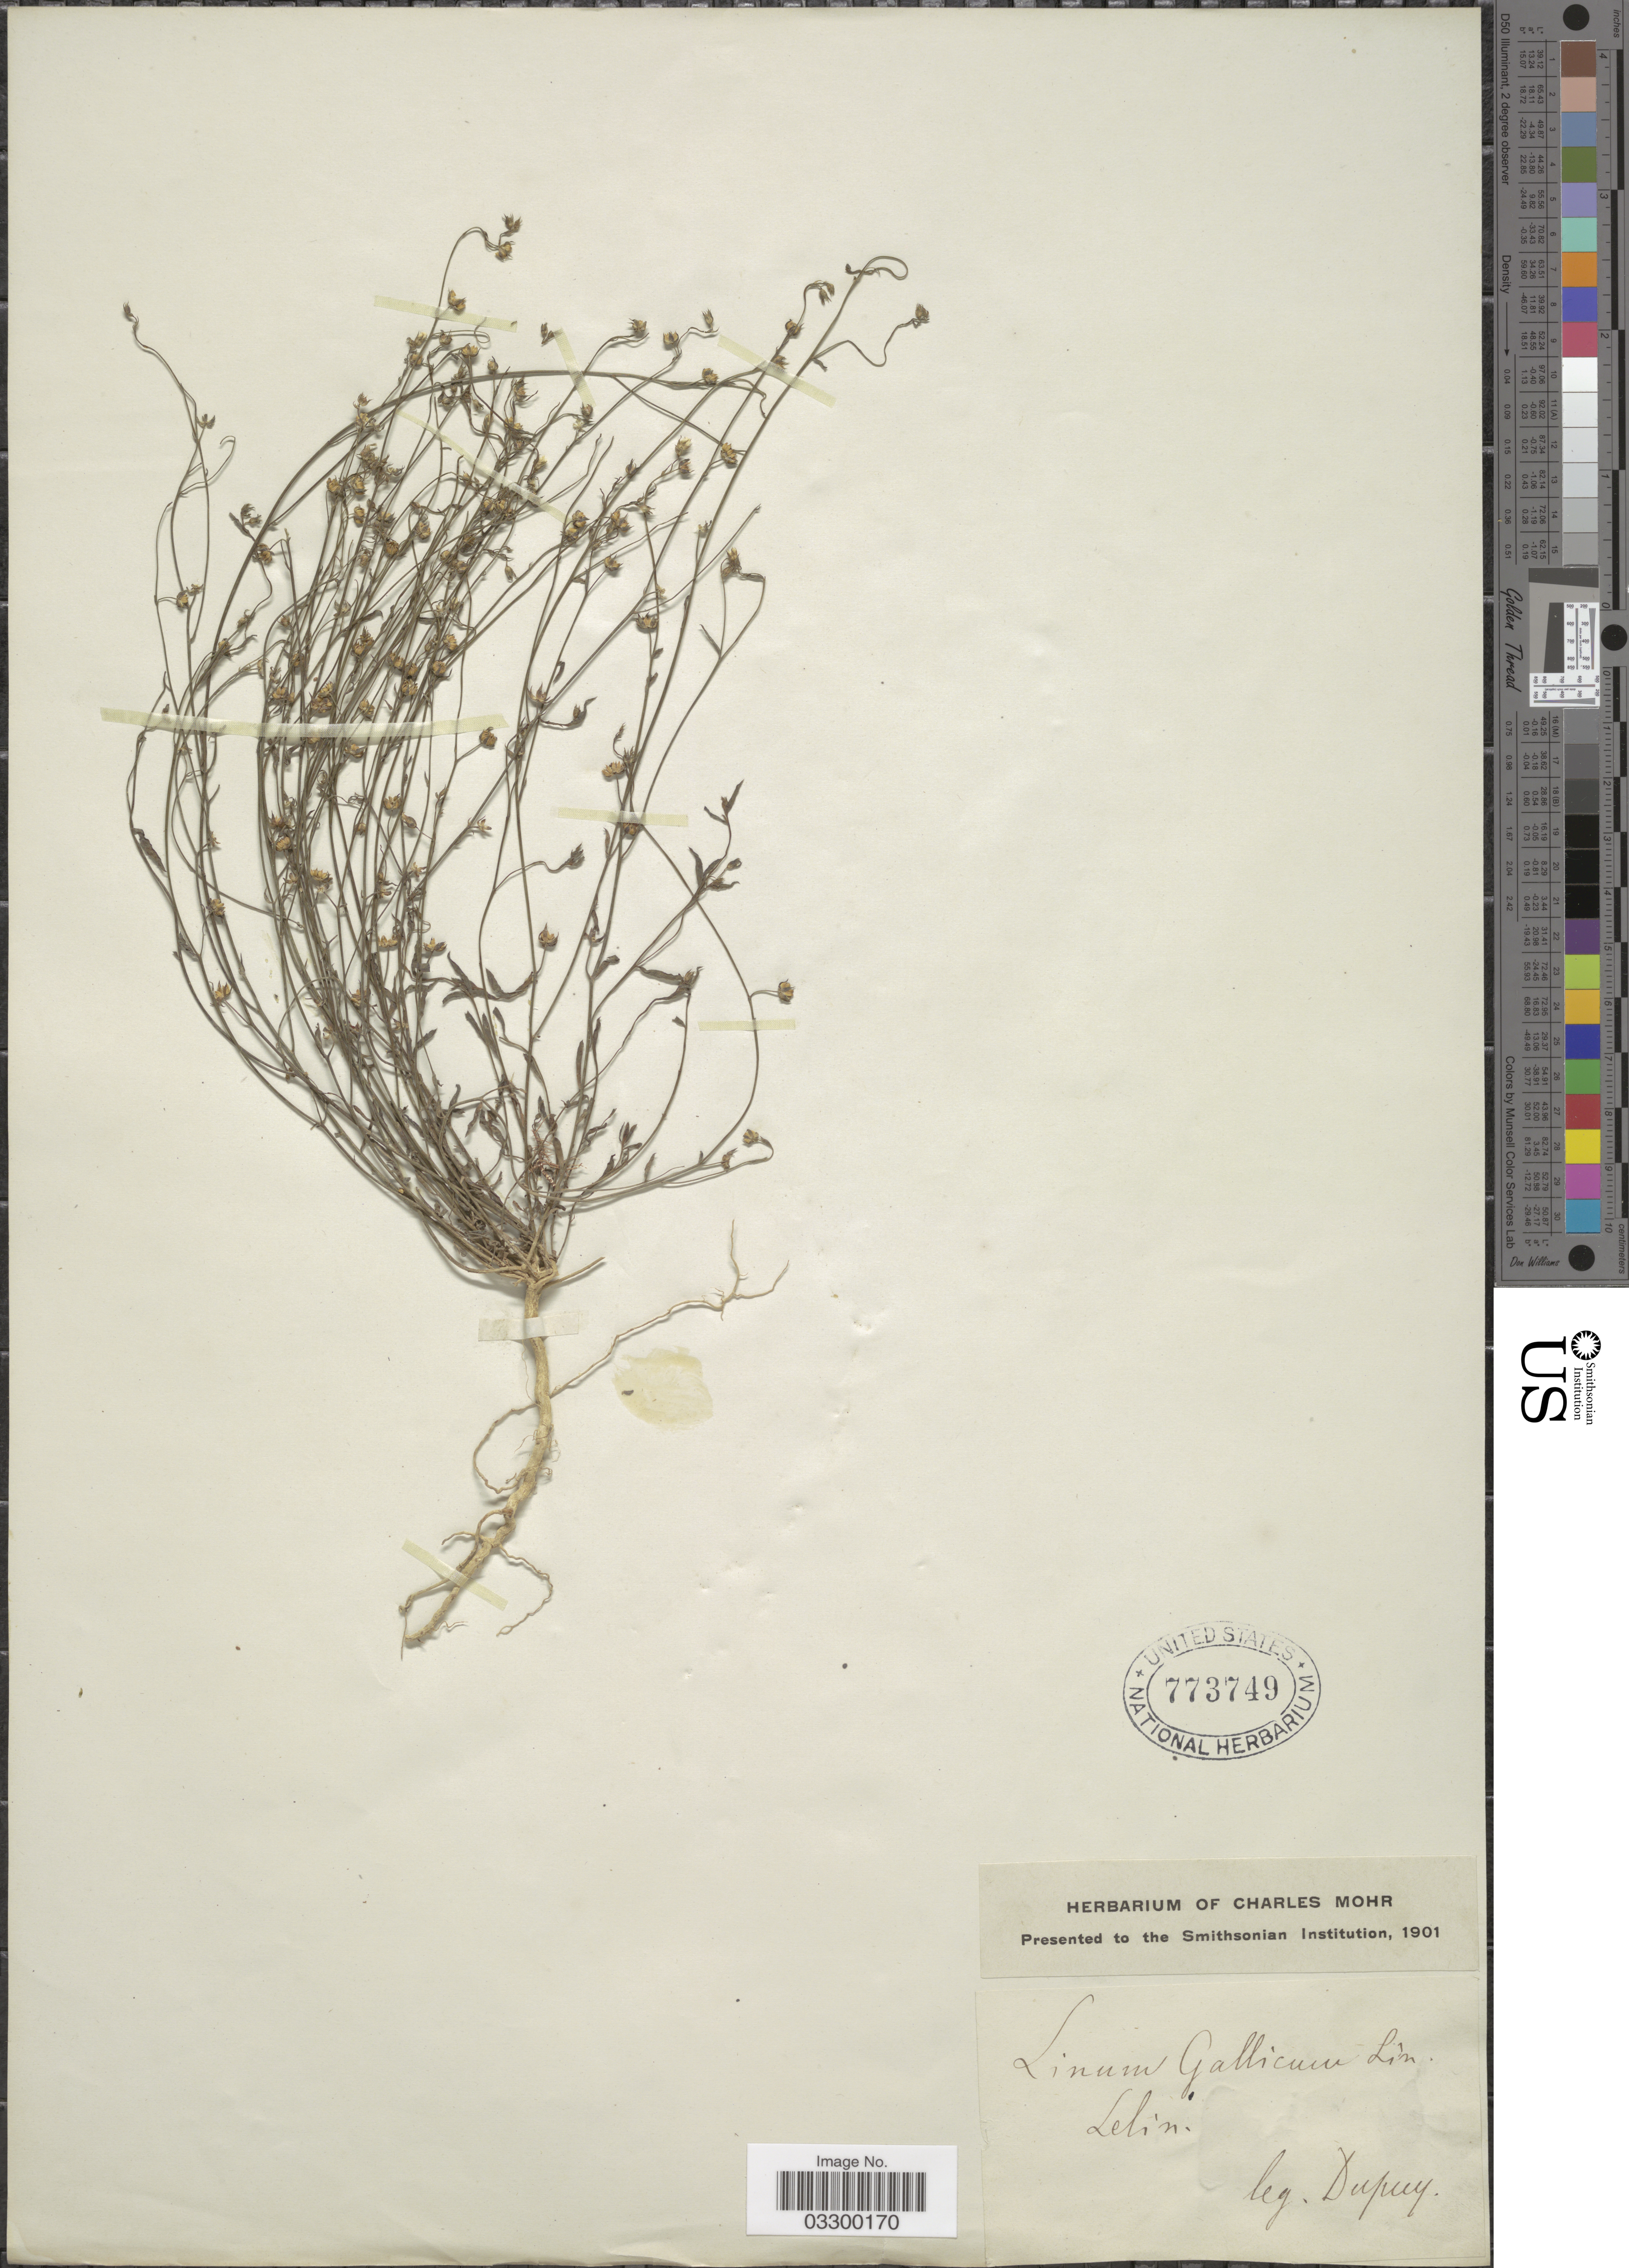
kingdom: Plantae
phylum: Tracheophyta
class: Magnoliopsida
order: Malpighiales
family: Linaceae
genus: Linum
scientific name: Linum gallicum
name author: L.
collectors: -. Dupuy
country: France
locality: Lelin.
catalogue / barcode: US 773749